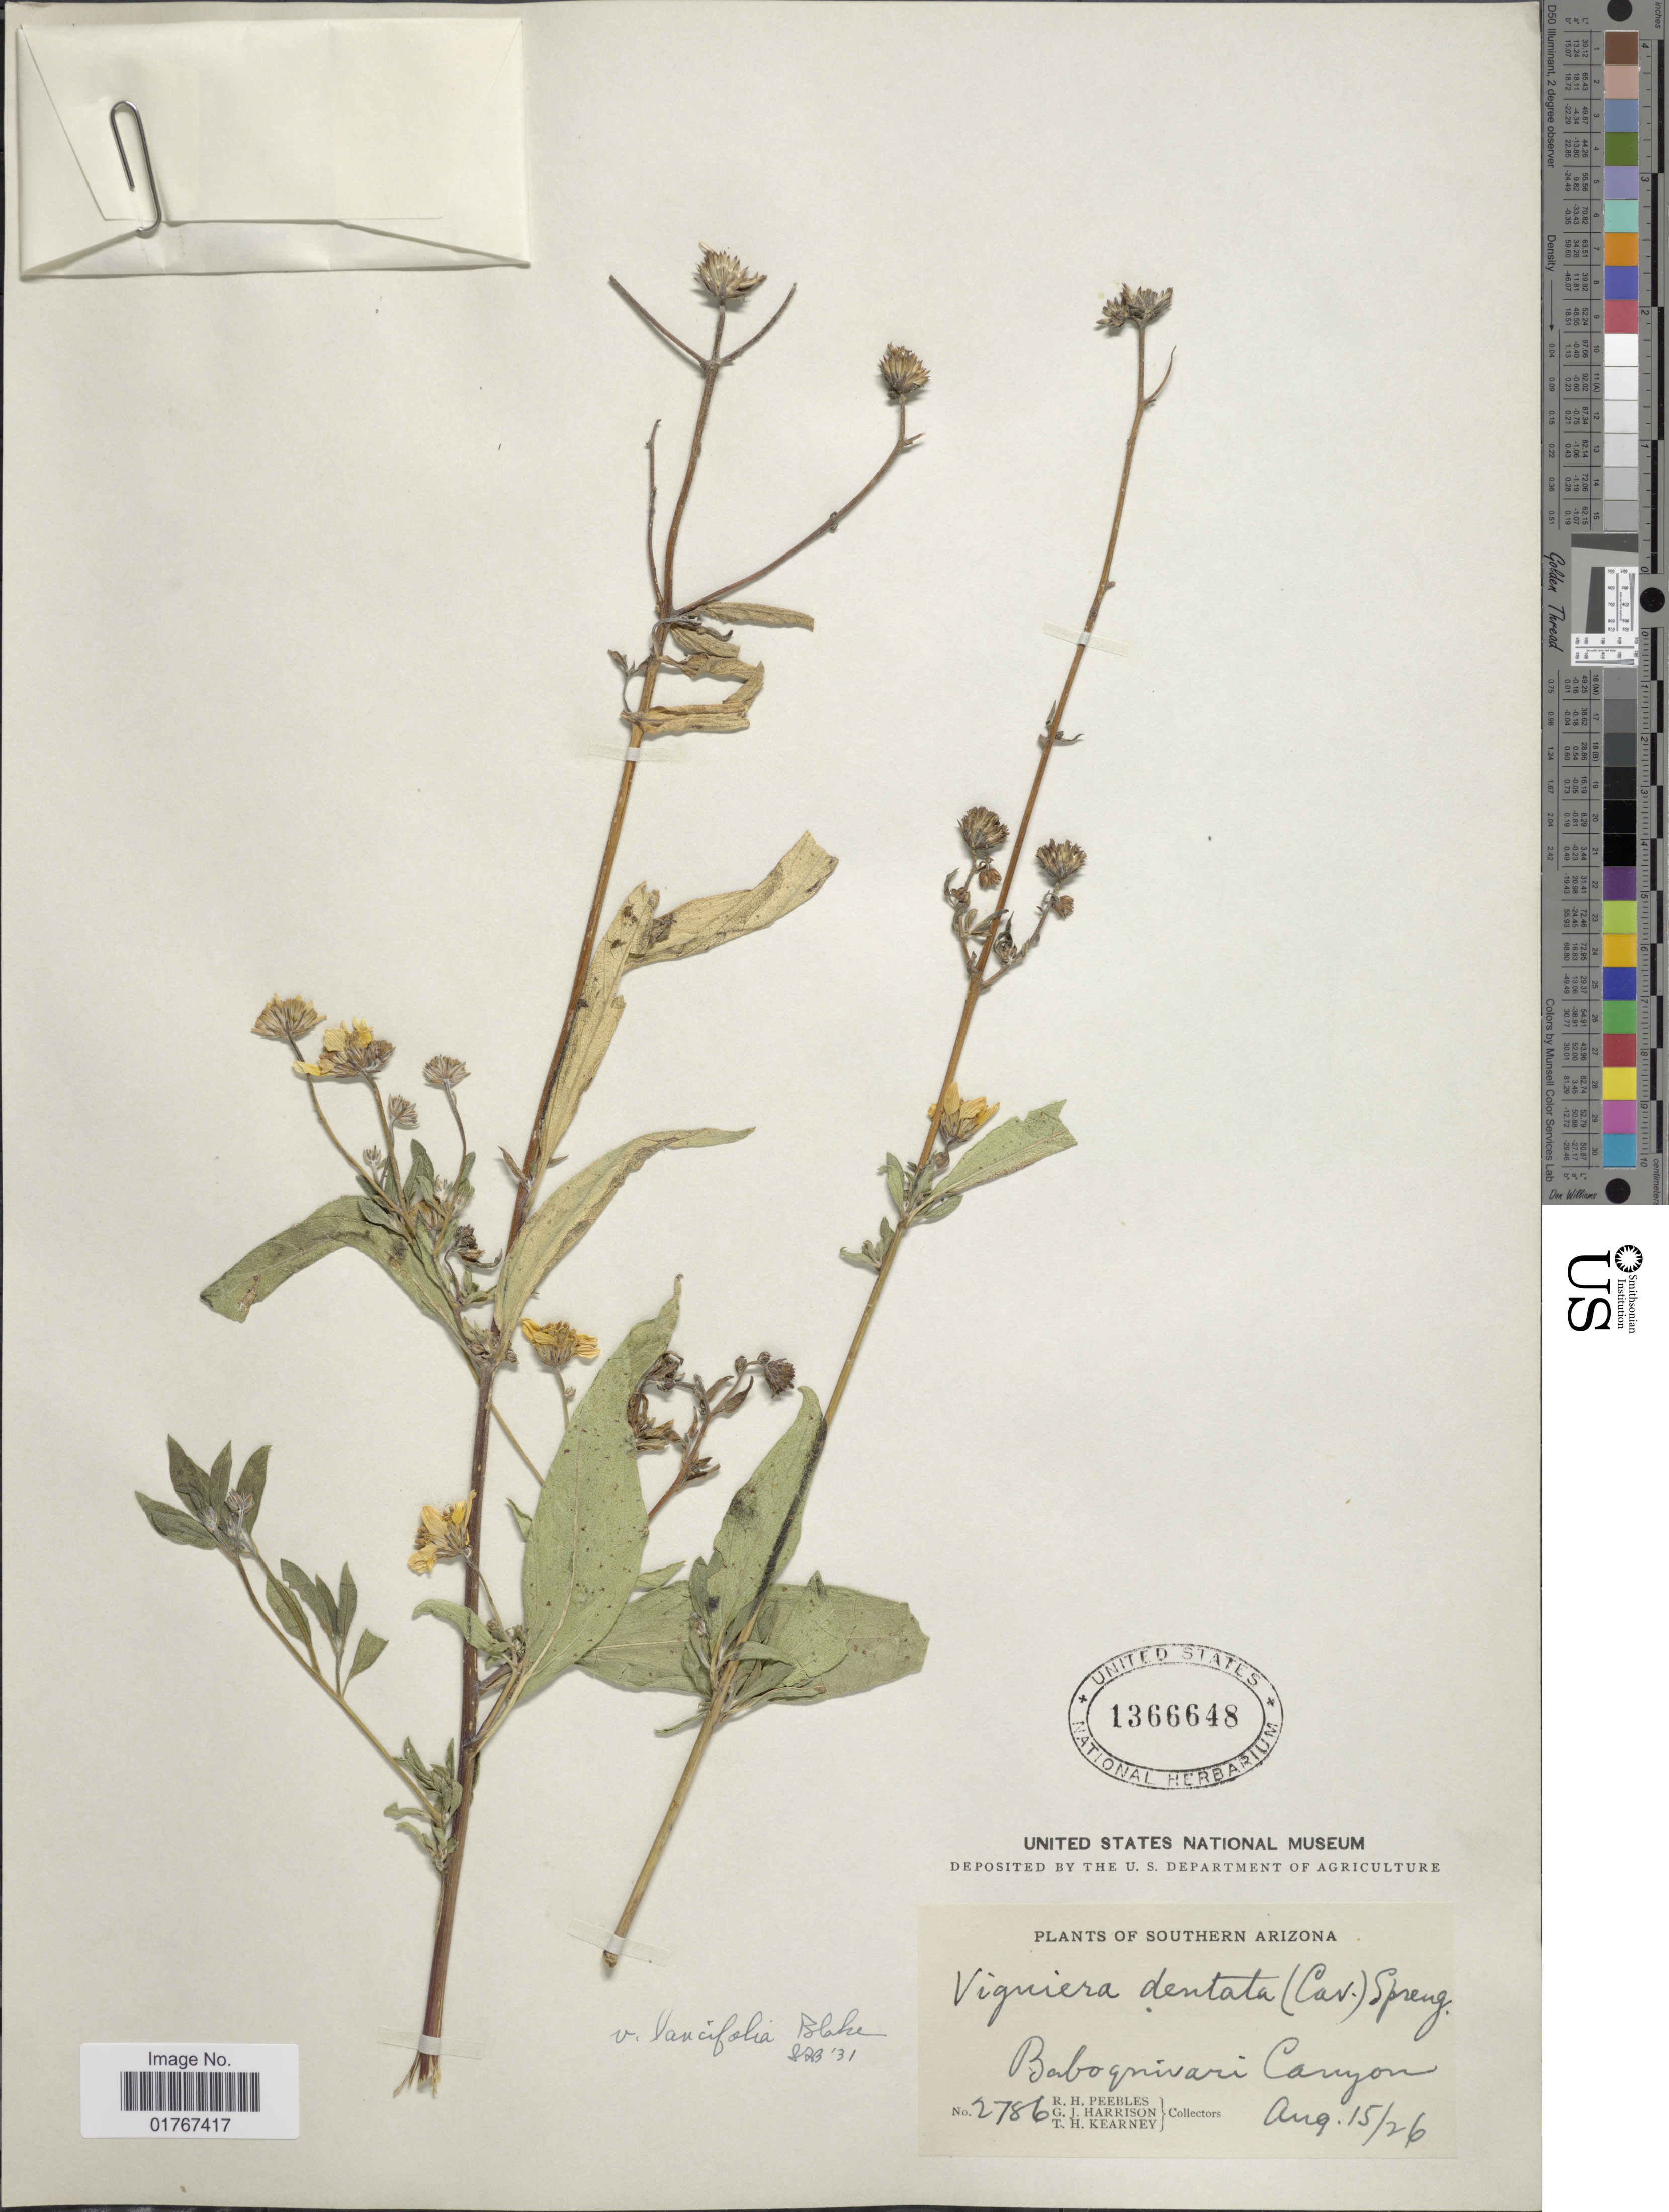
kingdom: Plantae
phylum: Tracheophyta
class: Magnoliopsida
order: Asterales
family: Asteraceae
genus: Viguiera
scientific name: Viguiera dentata var. lancifolia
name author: S.F. Blake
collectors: R. H. Peebles, G. J. Harrison & T. H. Kearney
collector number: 2786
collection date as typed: Transcribed d/m/y: 15/8/26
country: United States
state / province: Arizona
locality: Southern Arizona, baboquivari Canyon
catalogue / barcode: US 1366648